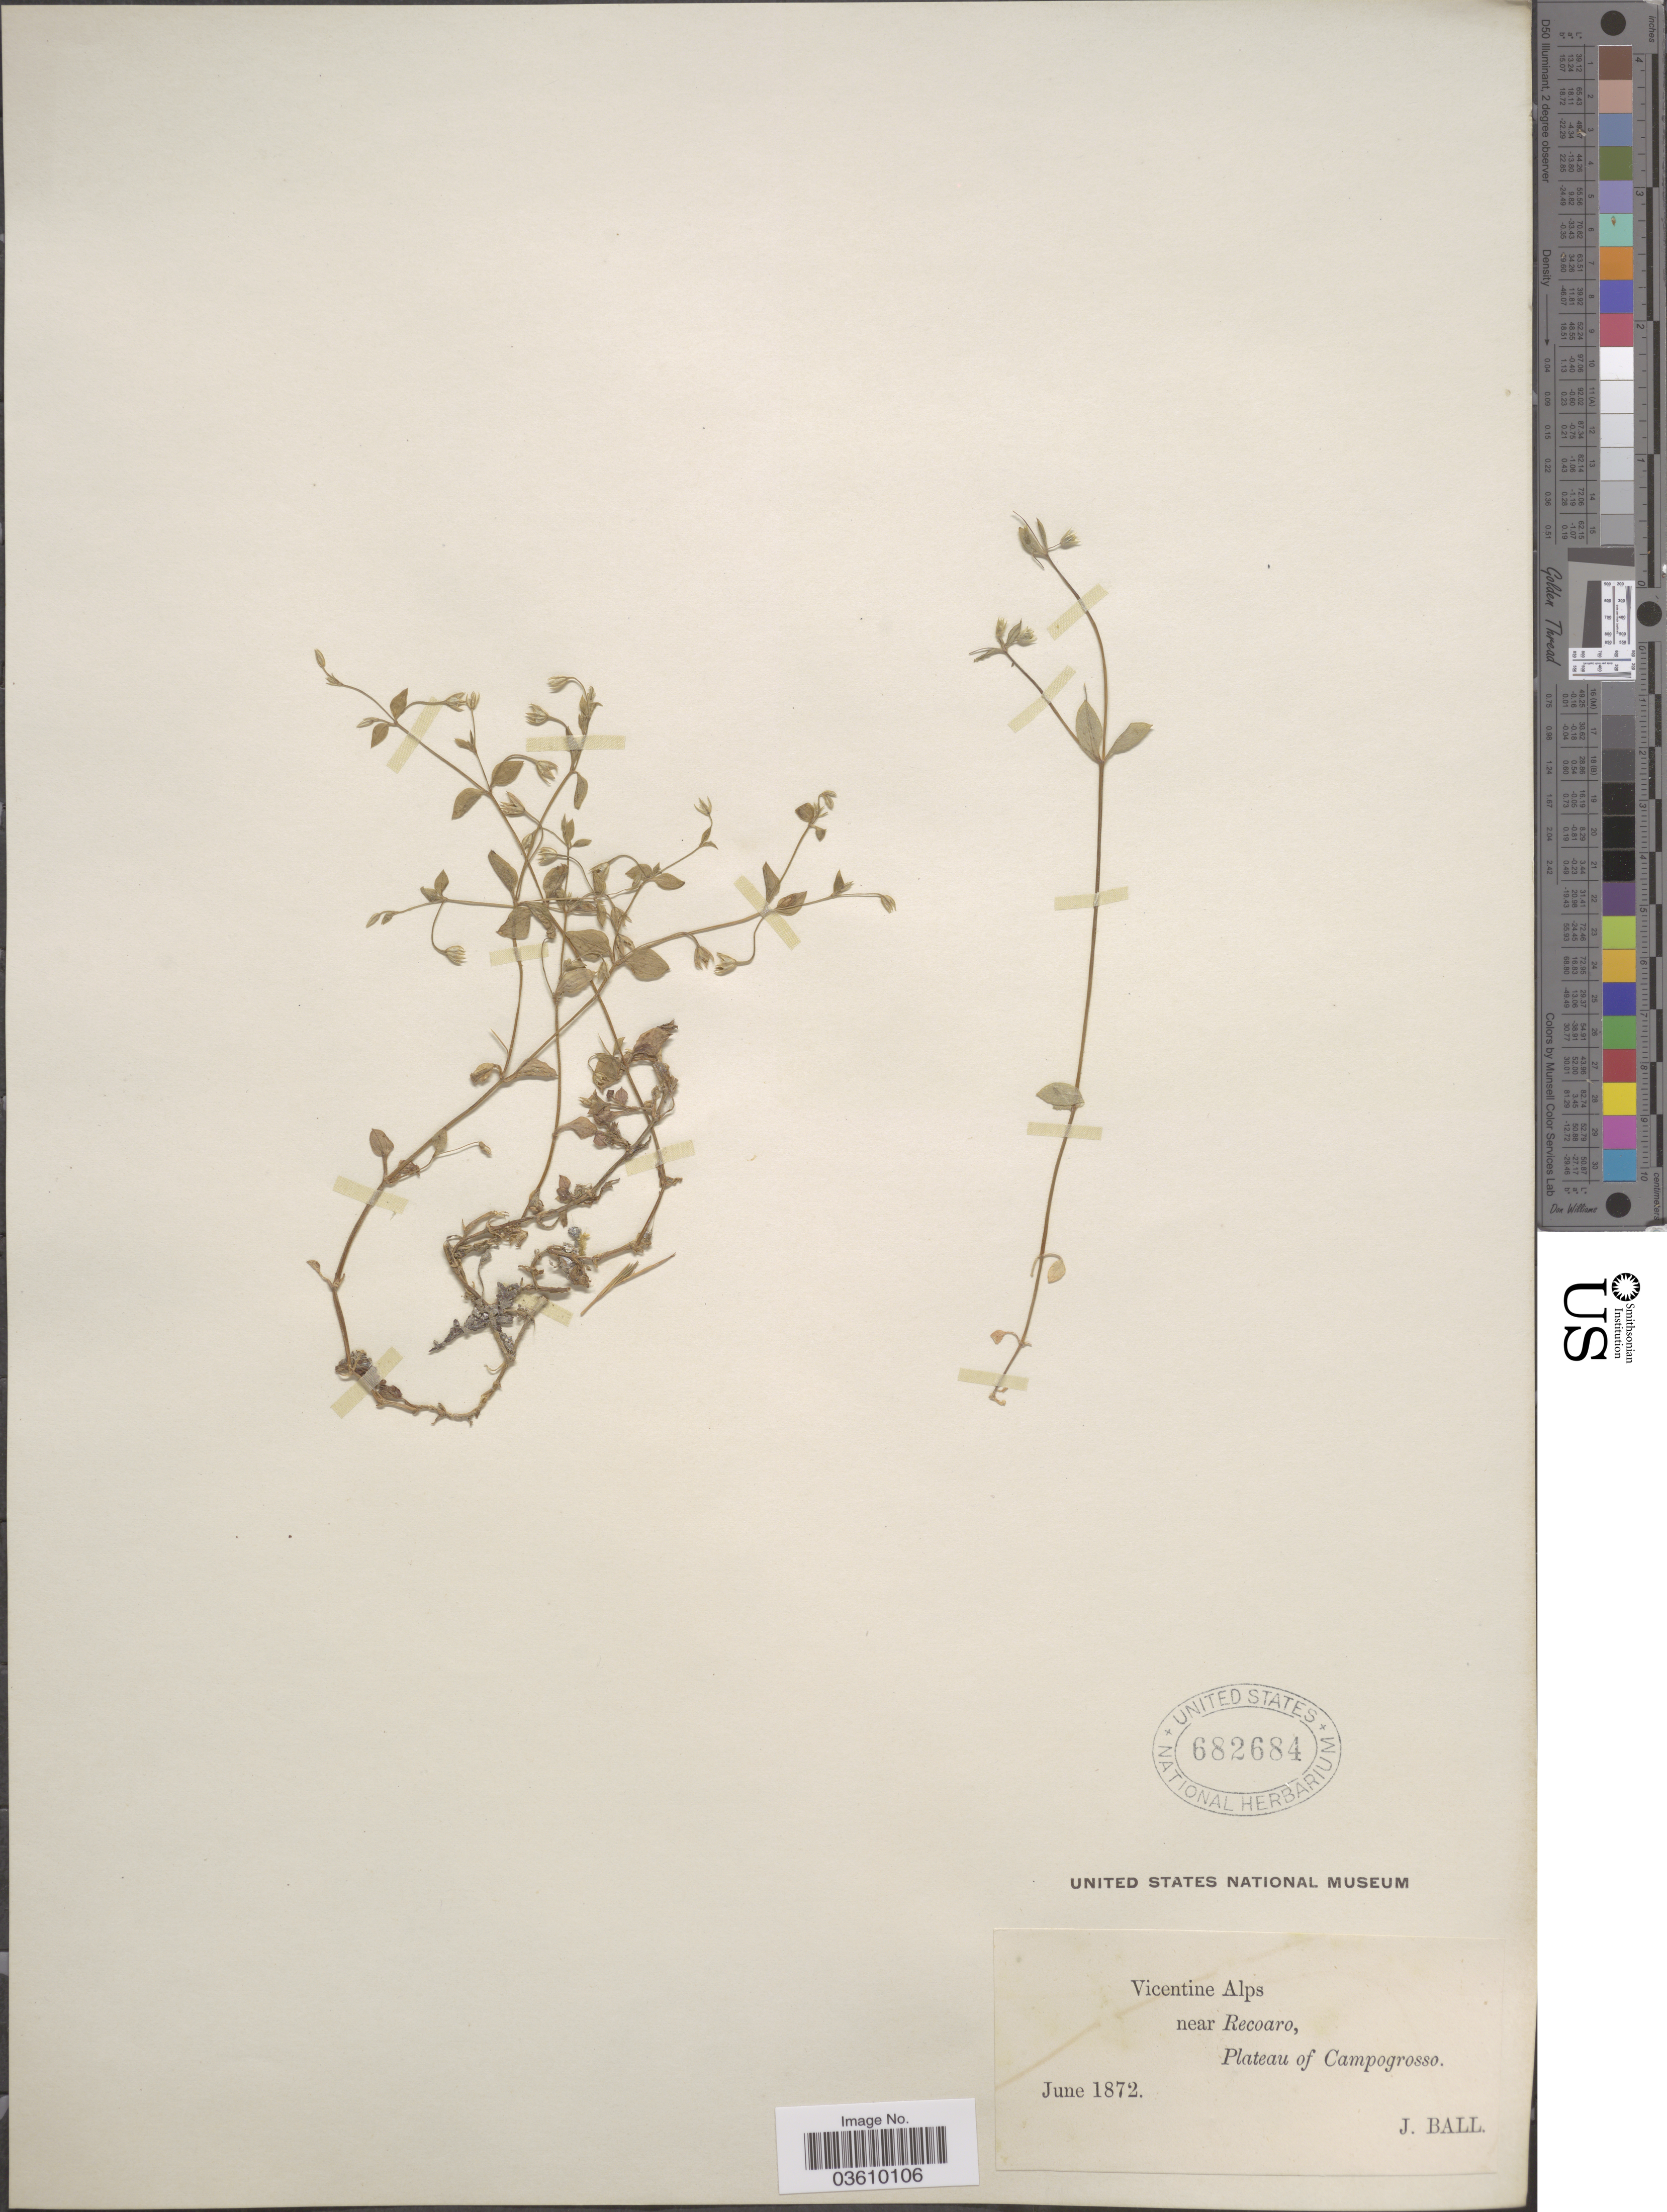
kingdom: Plantae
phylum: Tracheophyta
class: Magnoliopsida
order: Caryophyllales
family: Caryophyllaceae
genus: Stellaria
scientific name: Stellaria sp.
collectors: J. Ball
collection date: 1872-06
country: Italy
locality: Vicentine Alps near Recoaro, Plateau of Campogrosso.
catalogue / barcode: US 682684